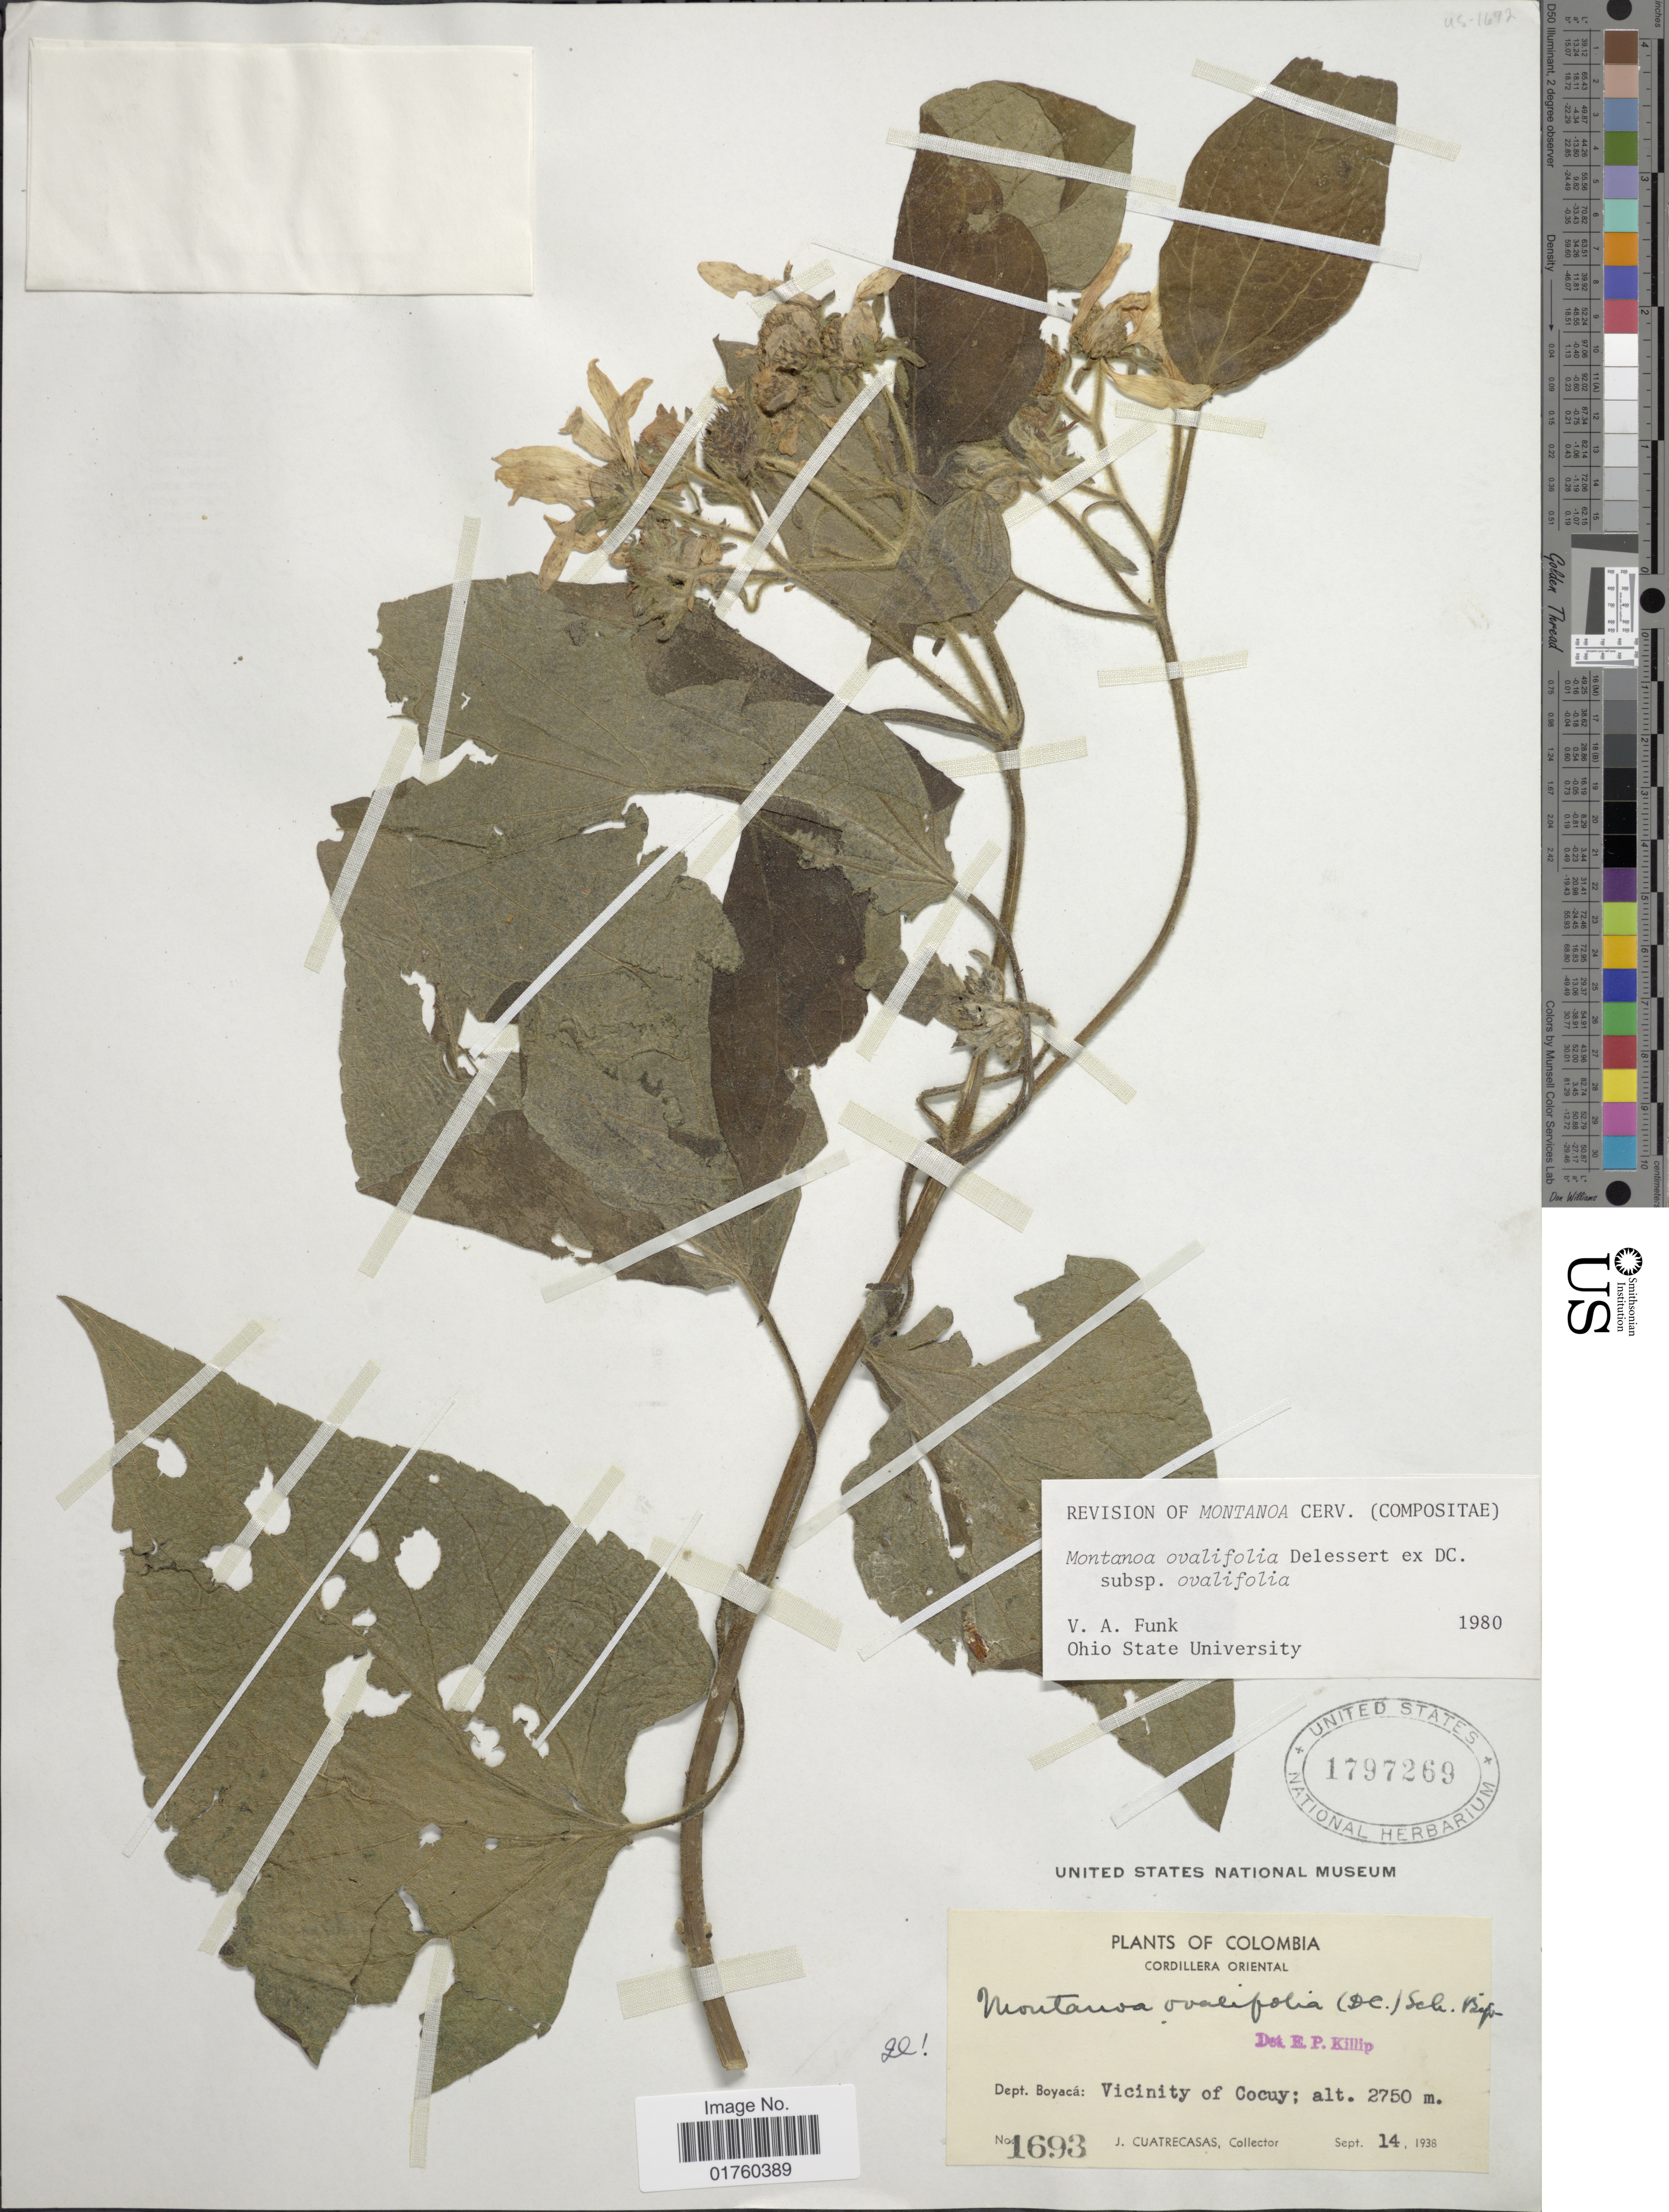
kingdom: Plantae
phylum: Tracheophyta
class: Magnoliopsida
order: Asterales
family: Asteraceae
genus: Montanoa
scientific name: Montanoa ovalifolia subsp. ovalifolia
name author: DC.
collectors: J. Cuatrecasas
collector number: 1693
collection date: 1938-09-14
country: Colombia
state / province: Boyacá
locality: Cordillera Oriental. Vicinity of Cocuy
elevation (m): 2750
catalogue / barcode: US 1797269